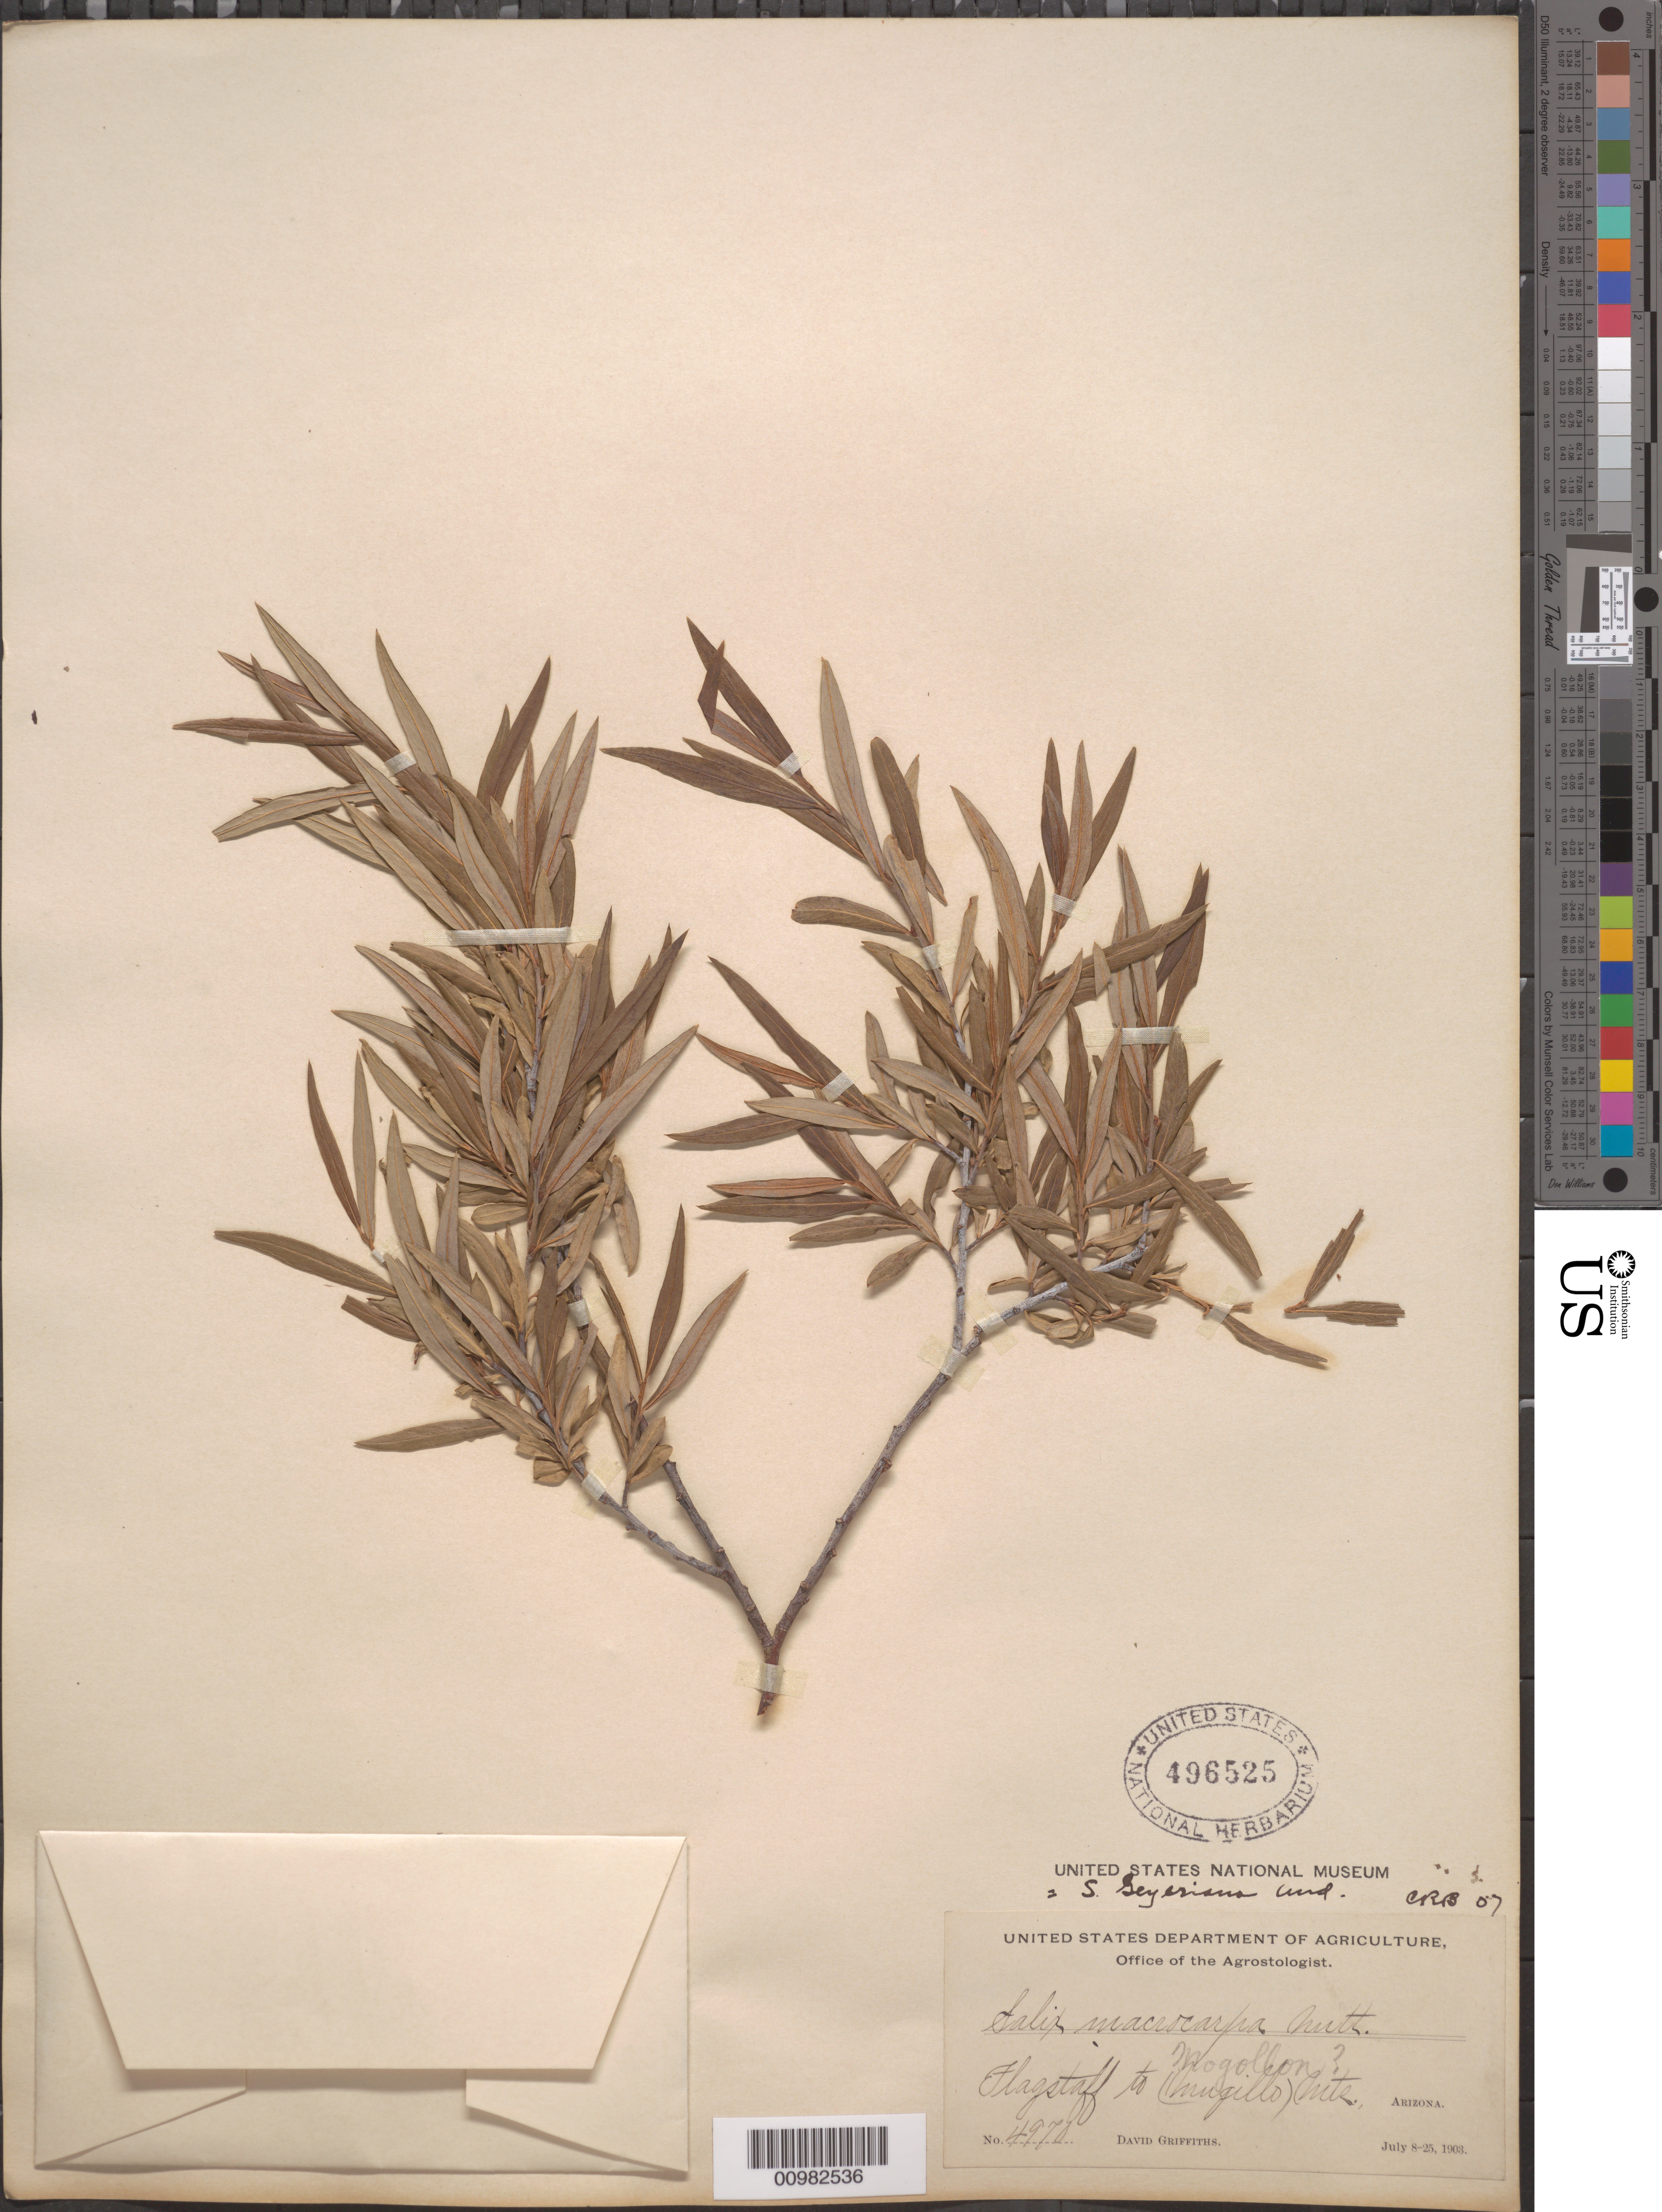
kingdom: Plantae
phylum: Tracheophyta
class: Magnoliopsida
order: Malpighiales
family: Salicaceae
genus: Salix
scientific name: Salix geyeriana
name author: Andersson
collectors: D. Griffiths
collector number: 4970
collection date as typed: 08 Jul 1903 to 25 Jul 1903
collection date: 1903-07-08/1903-07-25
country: United States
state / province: Arizona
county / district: Coconino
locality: Flagstaff to Mogollon Mountains.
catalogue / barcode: US 496525